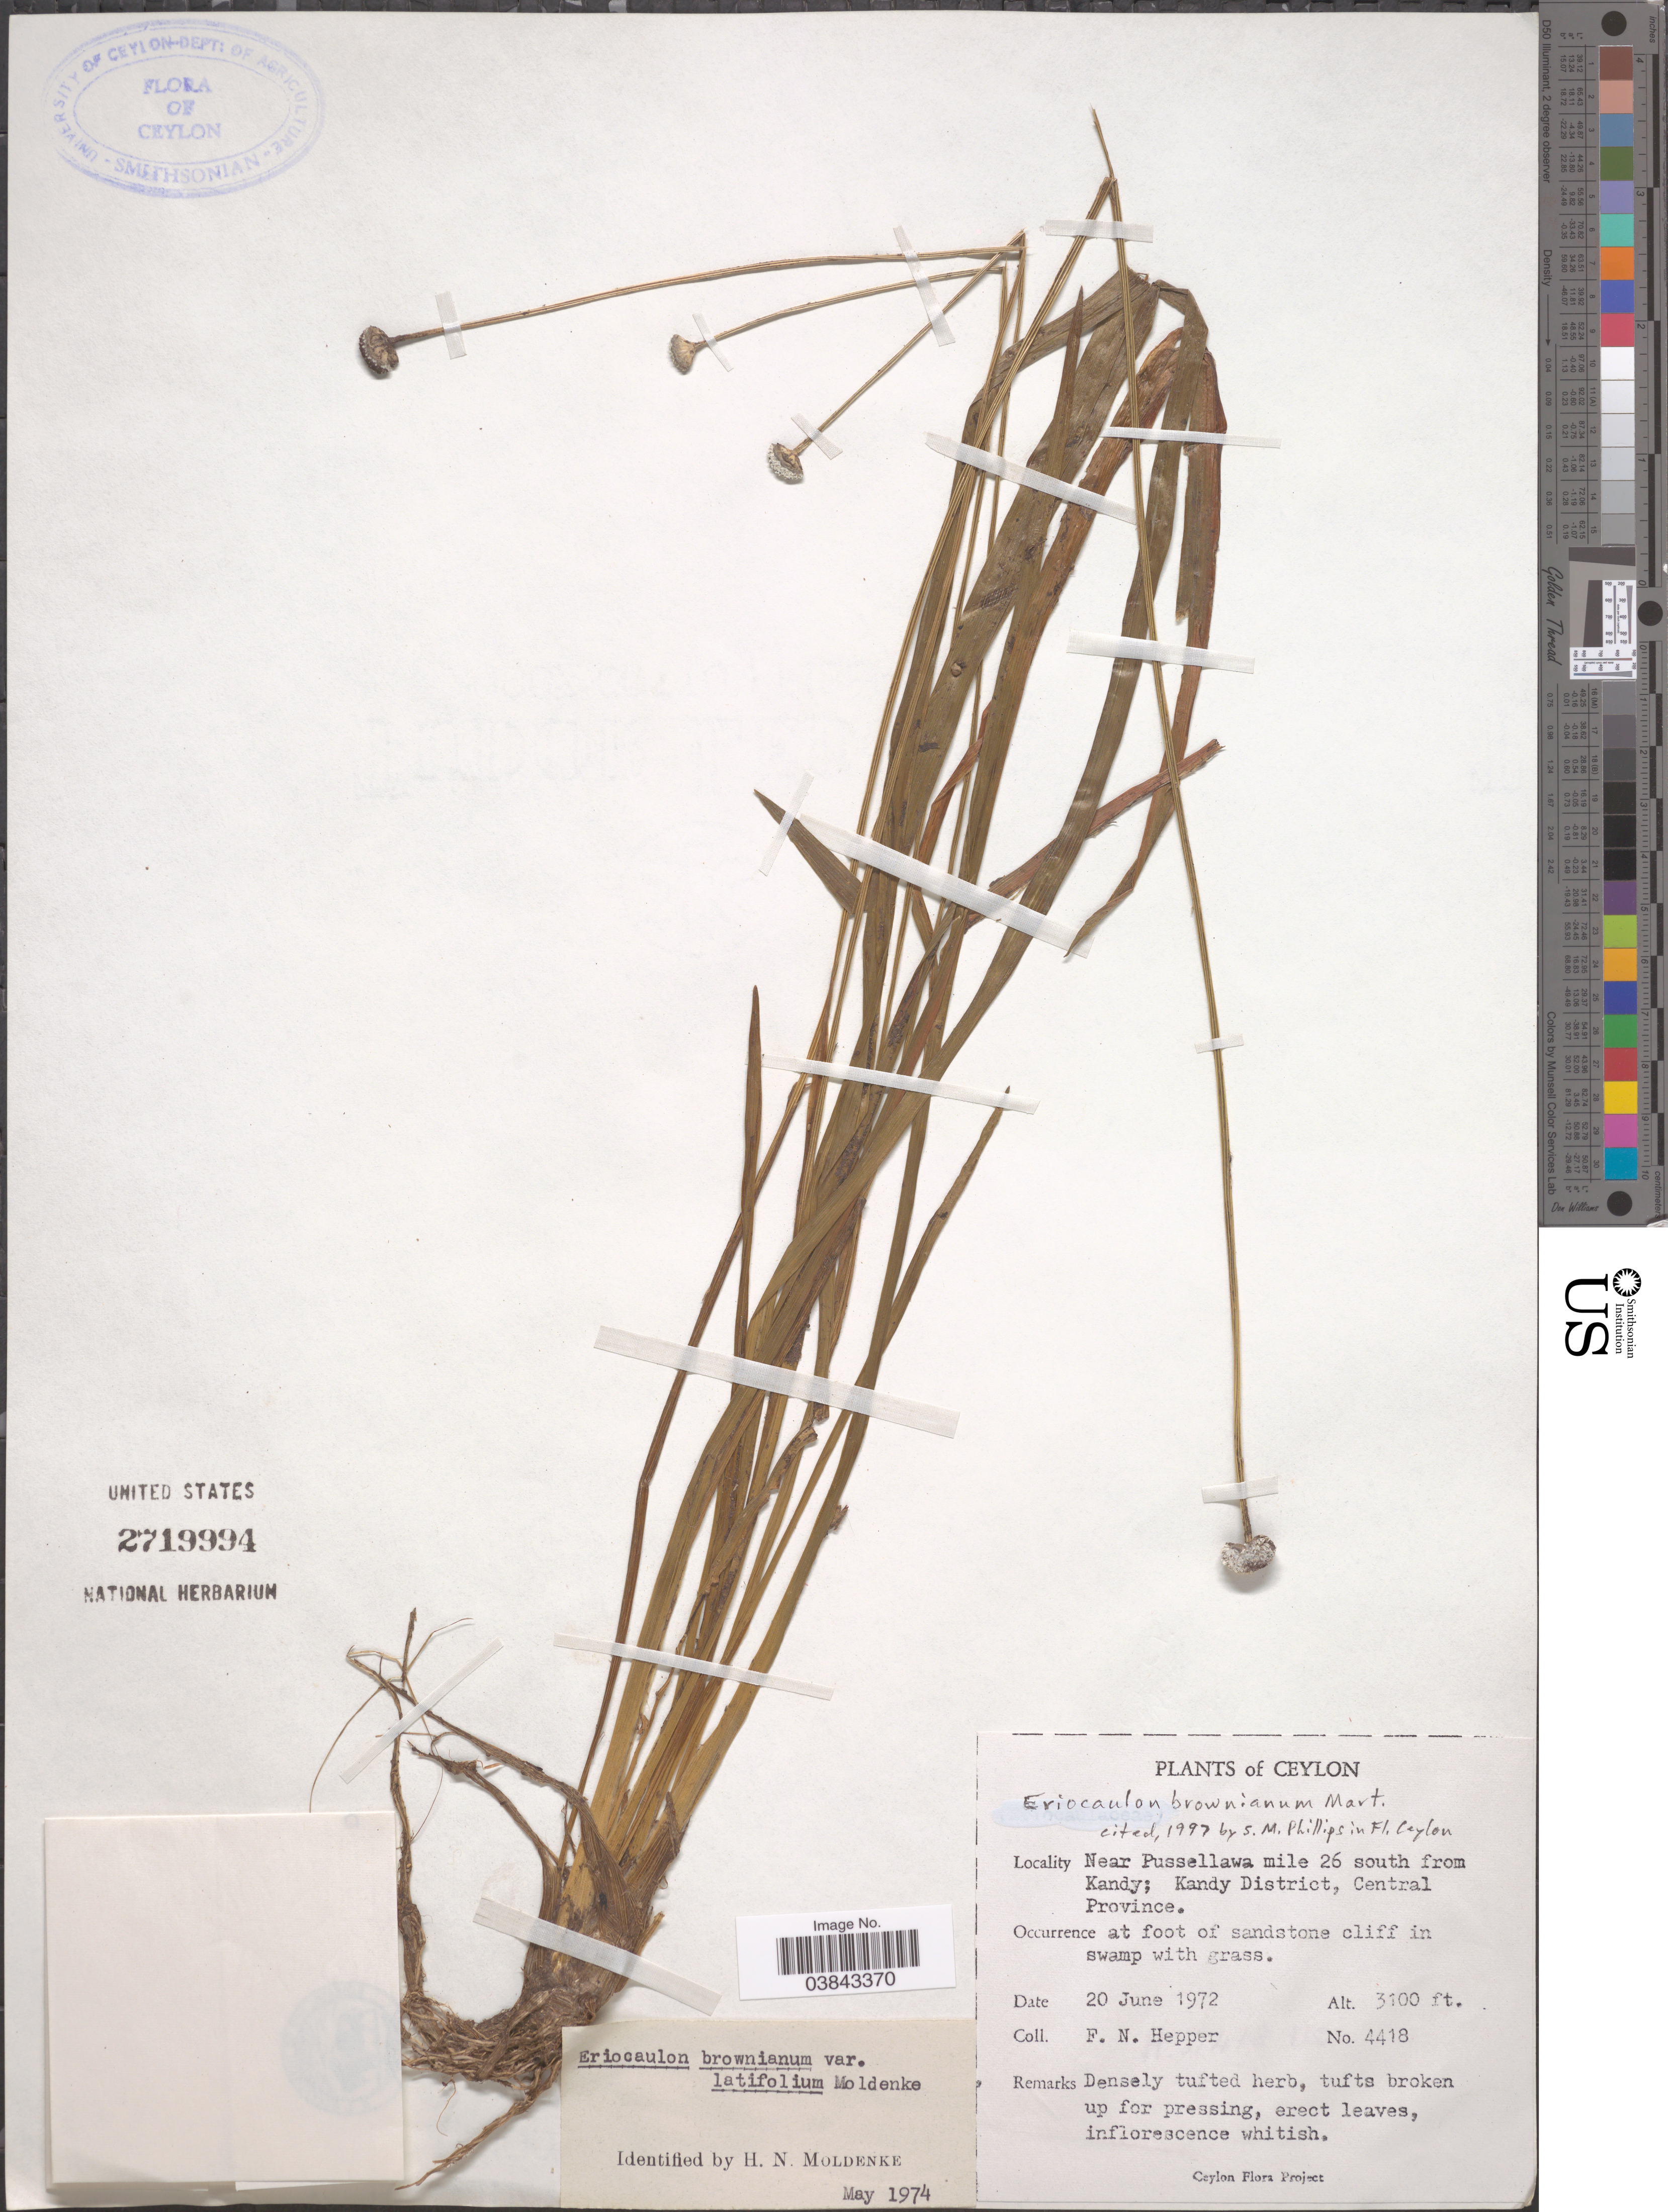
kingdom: Plantae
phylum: Tracheophyta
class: Liliopsida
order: Poales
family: Eriocaulaceae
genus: Eriocaulon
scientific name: Eriocaulon brownianum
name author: Mart.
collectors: F. Hepper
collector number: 4418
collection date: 1972-06-20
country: Sri Lanka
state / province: Central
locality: Ceylon. Near Pussellawa mile 26 south from Kandy; Kandy District, Central Province.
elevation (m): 945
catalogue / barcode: US 2719994